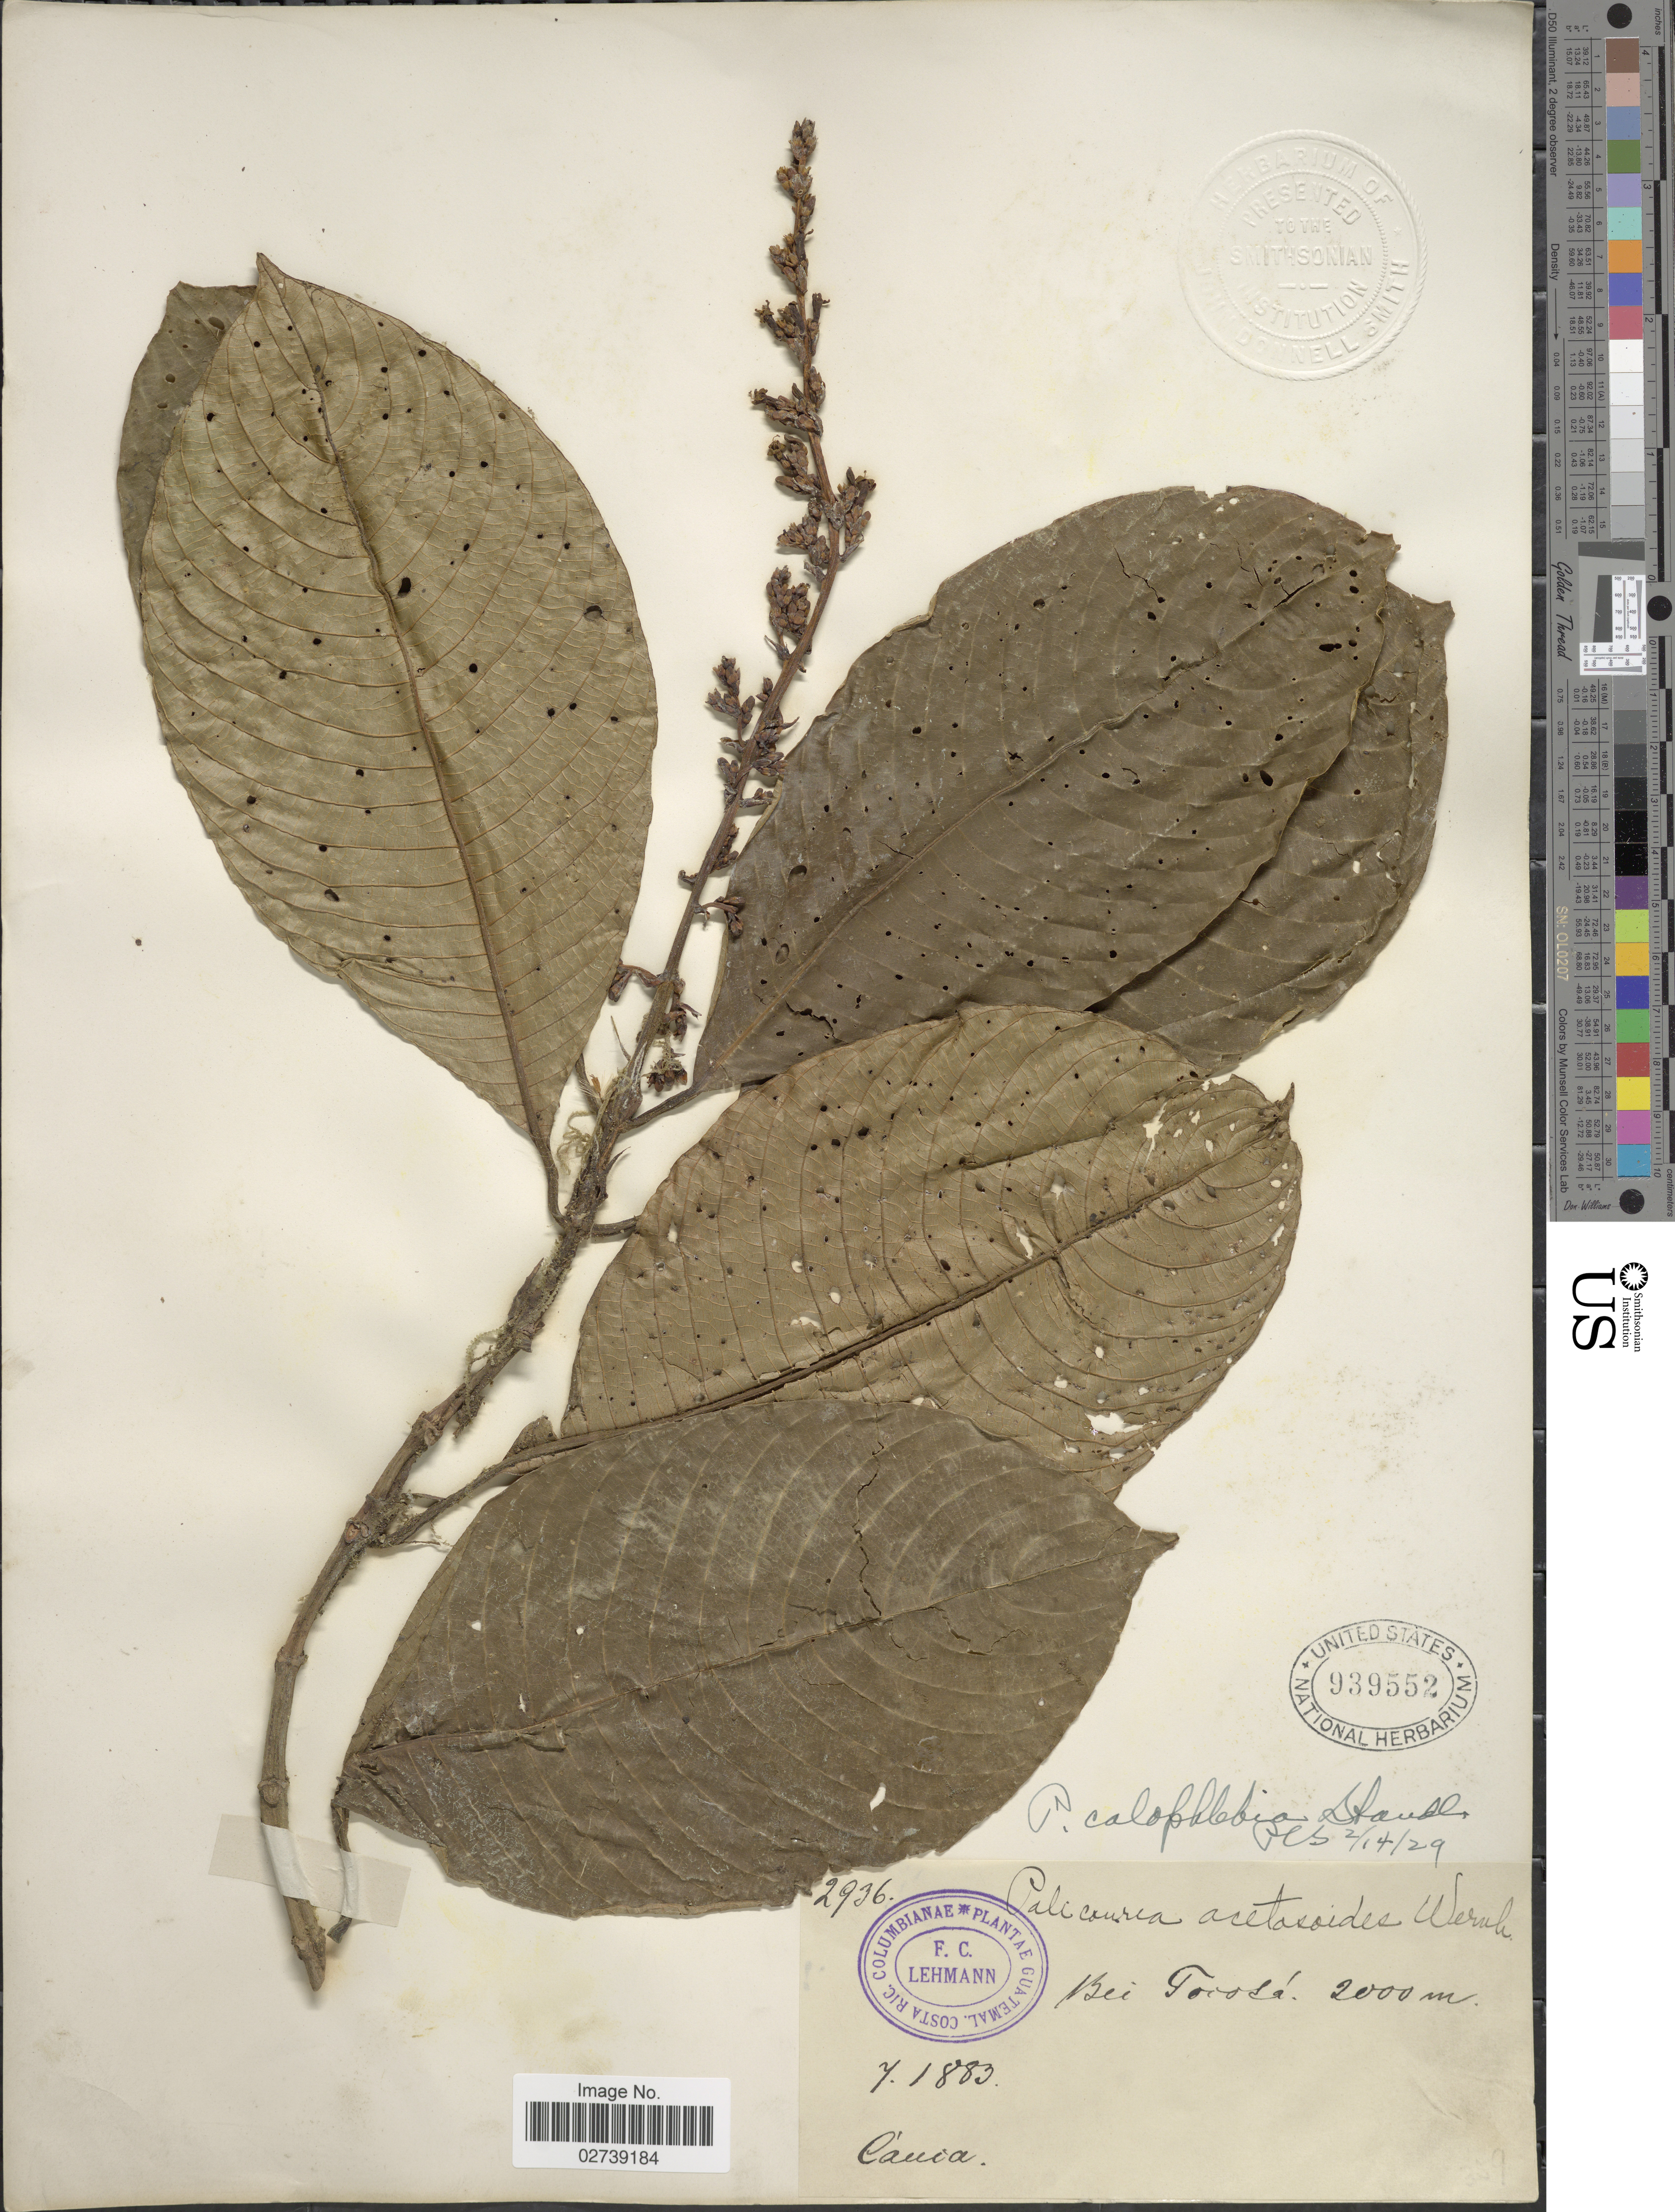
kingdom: Plantae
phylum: Tracheophyta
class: Magnoliopsida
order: Gentianales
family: Rubiaceae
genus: Palicourea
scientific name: Palicourea calophlebia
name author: Standl.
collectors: F. C. Lehmann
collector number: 2936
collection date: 1883-07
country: Colombia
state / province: Valle del Cauca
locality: Bei Tocota.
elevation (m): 2000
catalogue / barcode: US 939552